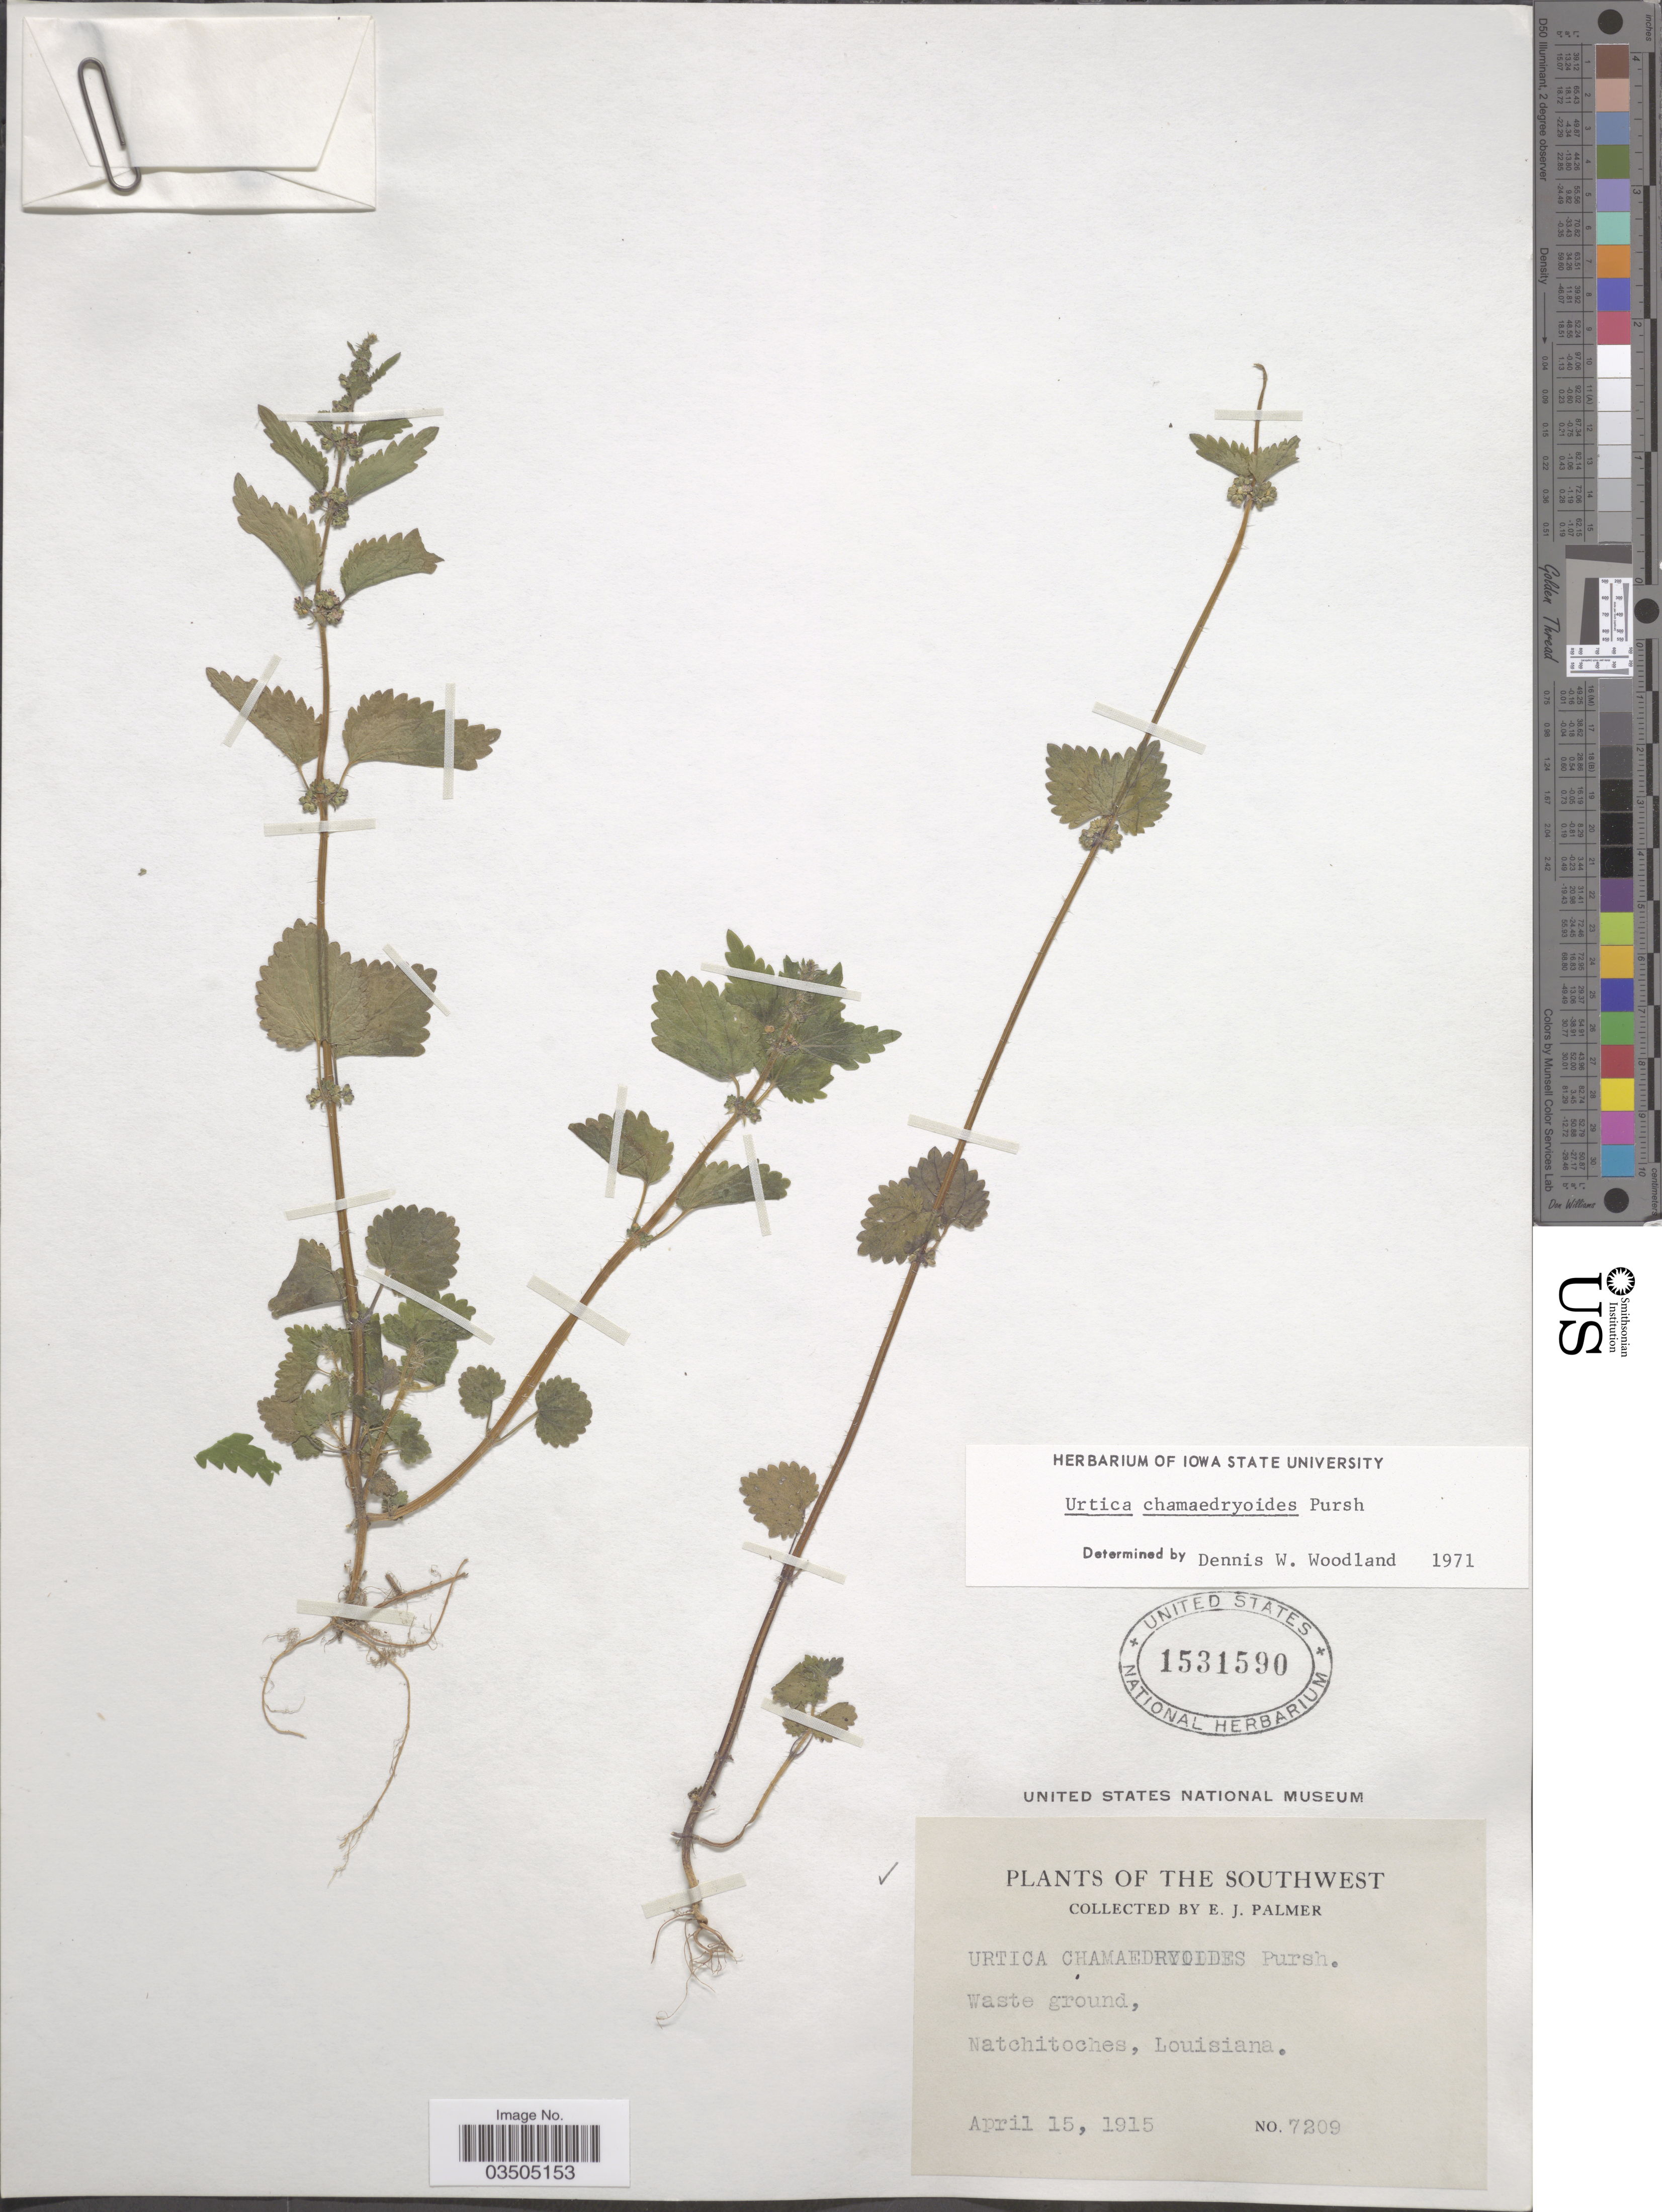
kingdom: Plantae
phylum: Tracheophyta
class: Magnoliopsida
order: Rosales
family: Urticaceae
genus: Urtica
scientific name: Urtica chamaedryoides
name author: Pursh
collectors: E. J. Palmer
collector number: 7209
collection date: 1915-04-15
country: United States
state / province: Louisiana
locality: The Southwest. natchitoches.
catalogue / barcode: US 1531590